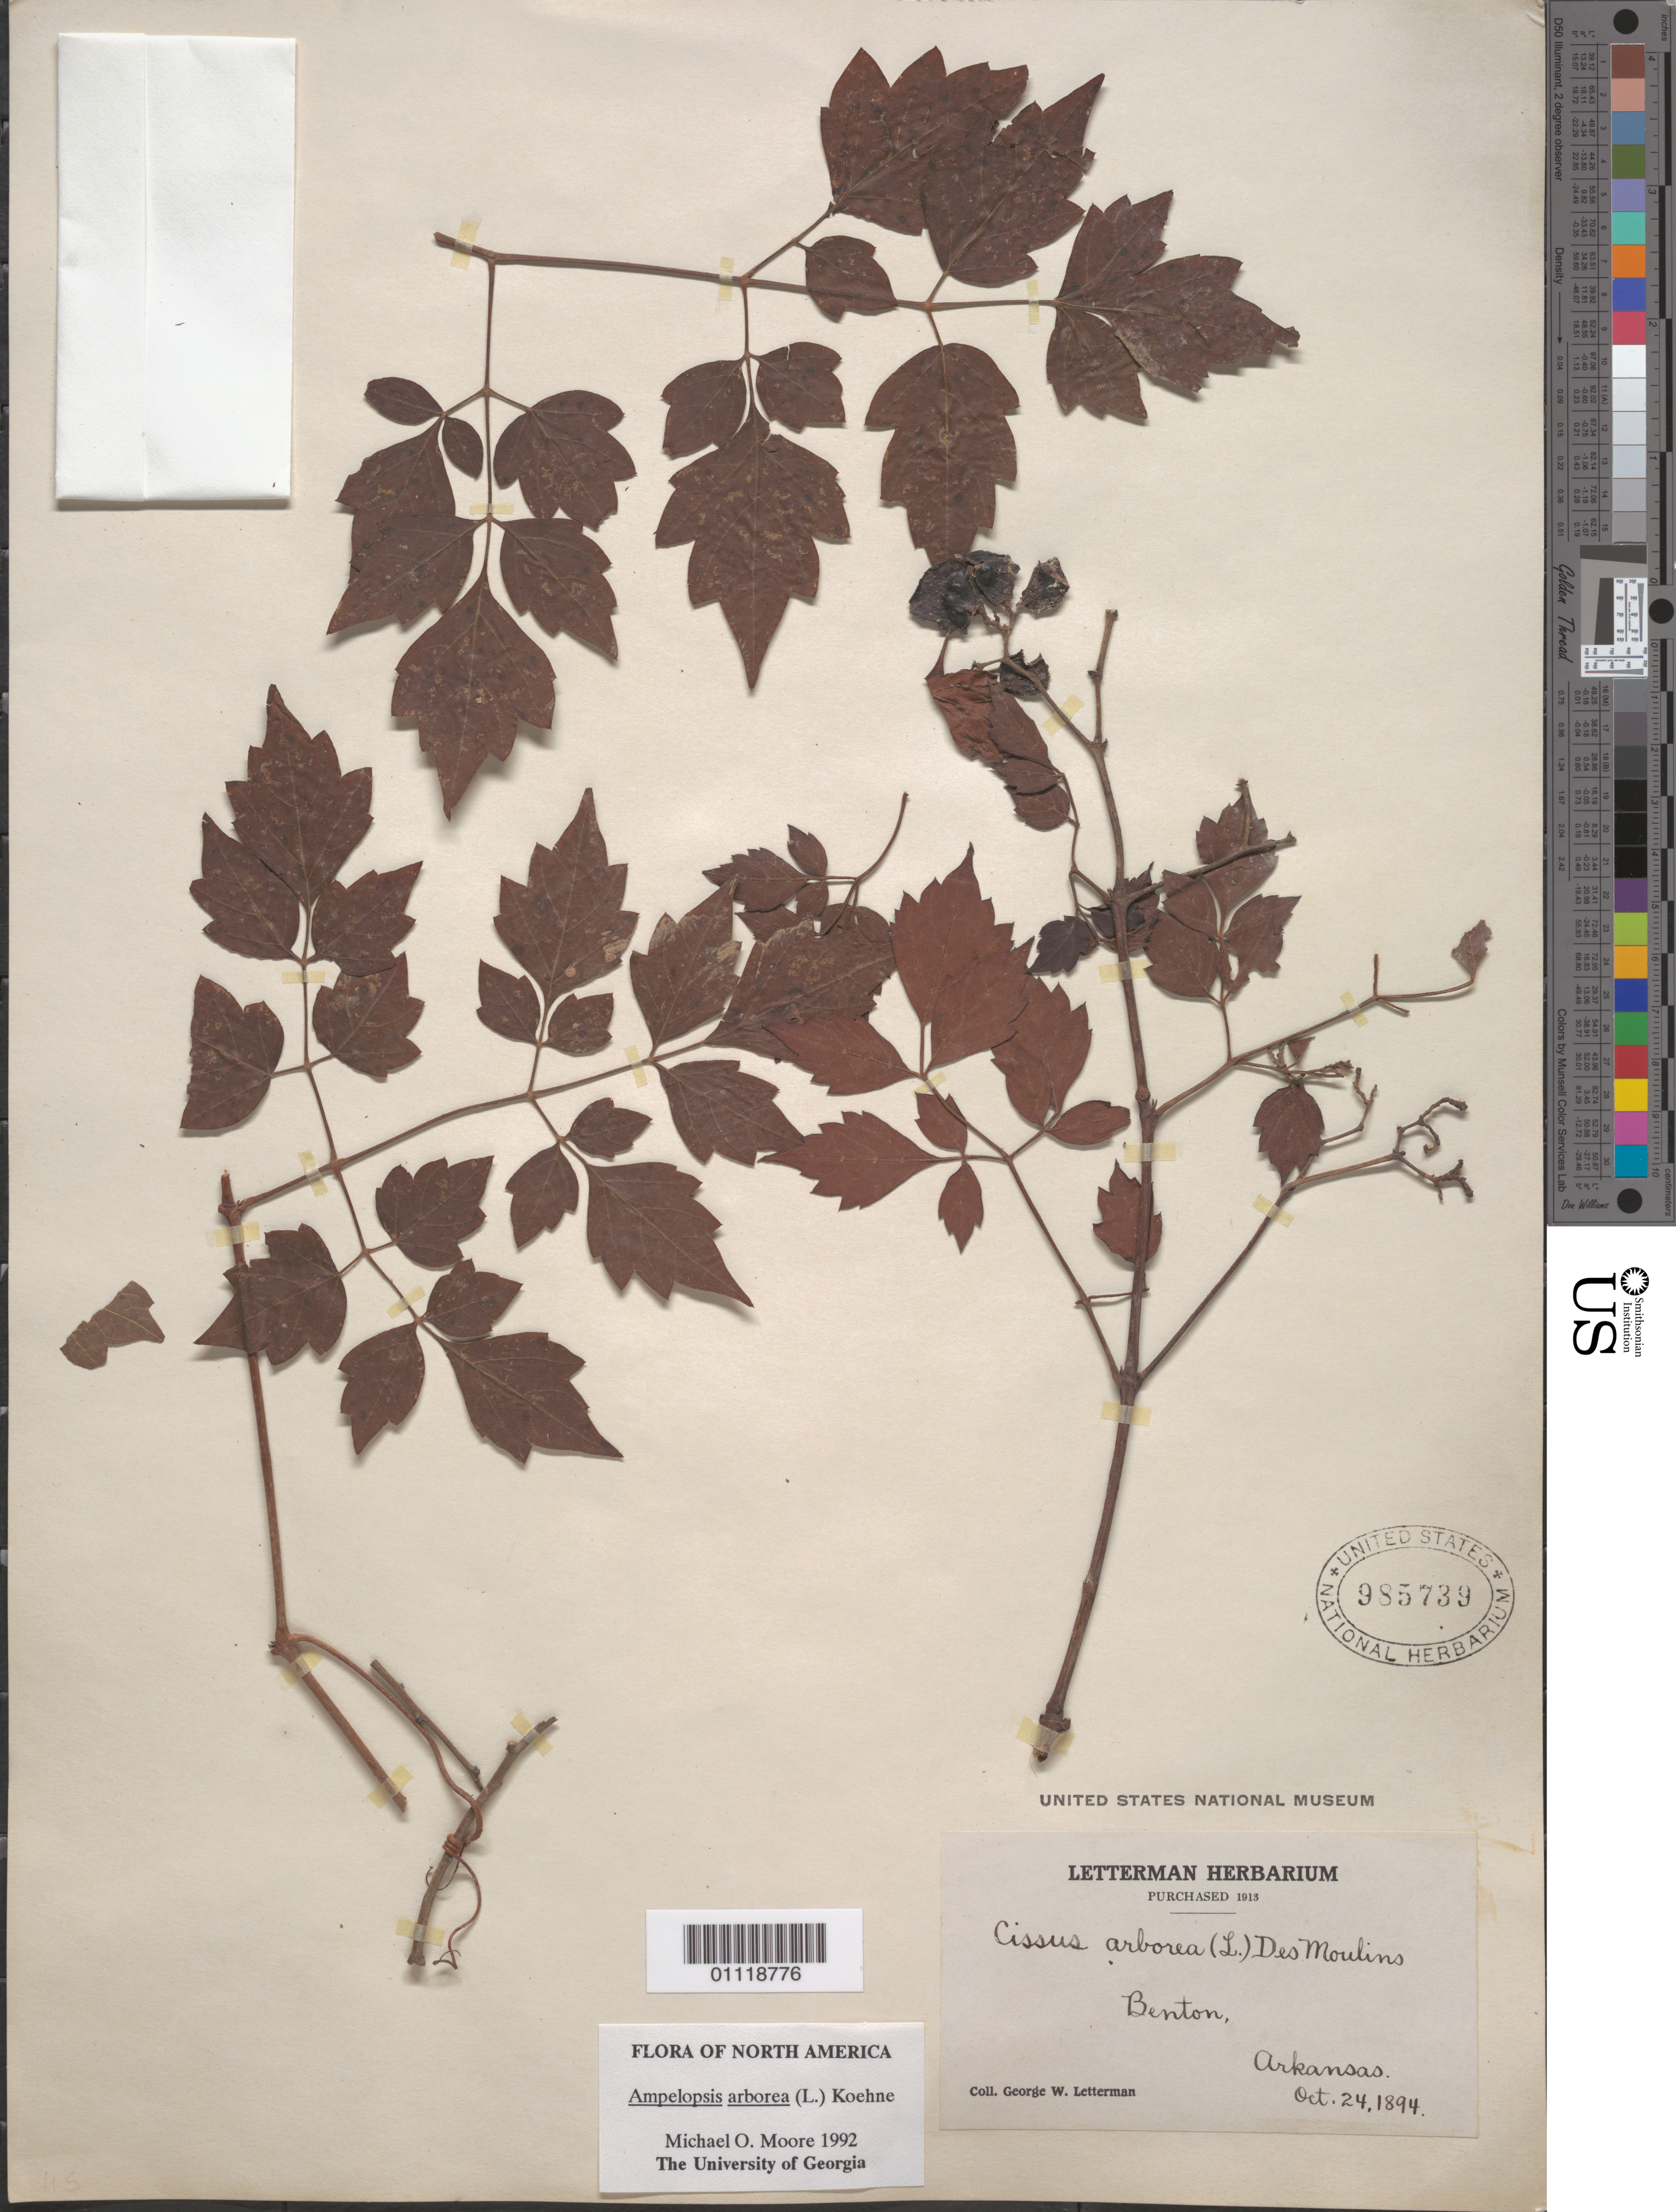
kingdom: Plantae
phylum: Tracheophyta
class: Magnoliopsida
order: Vitales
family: Vitaceae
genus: Ampelopsis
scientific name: Ampelopsis arborea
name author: (L.) Koehne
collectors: G. W. Letterman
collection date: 1894-10-24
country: United States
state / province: Arkansas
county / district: Benton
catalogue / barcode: US 985739